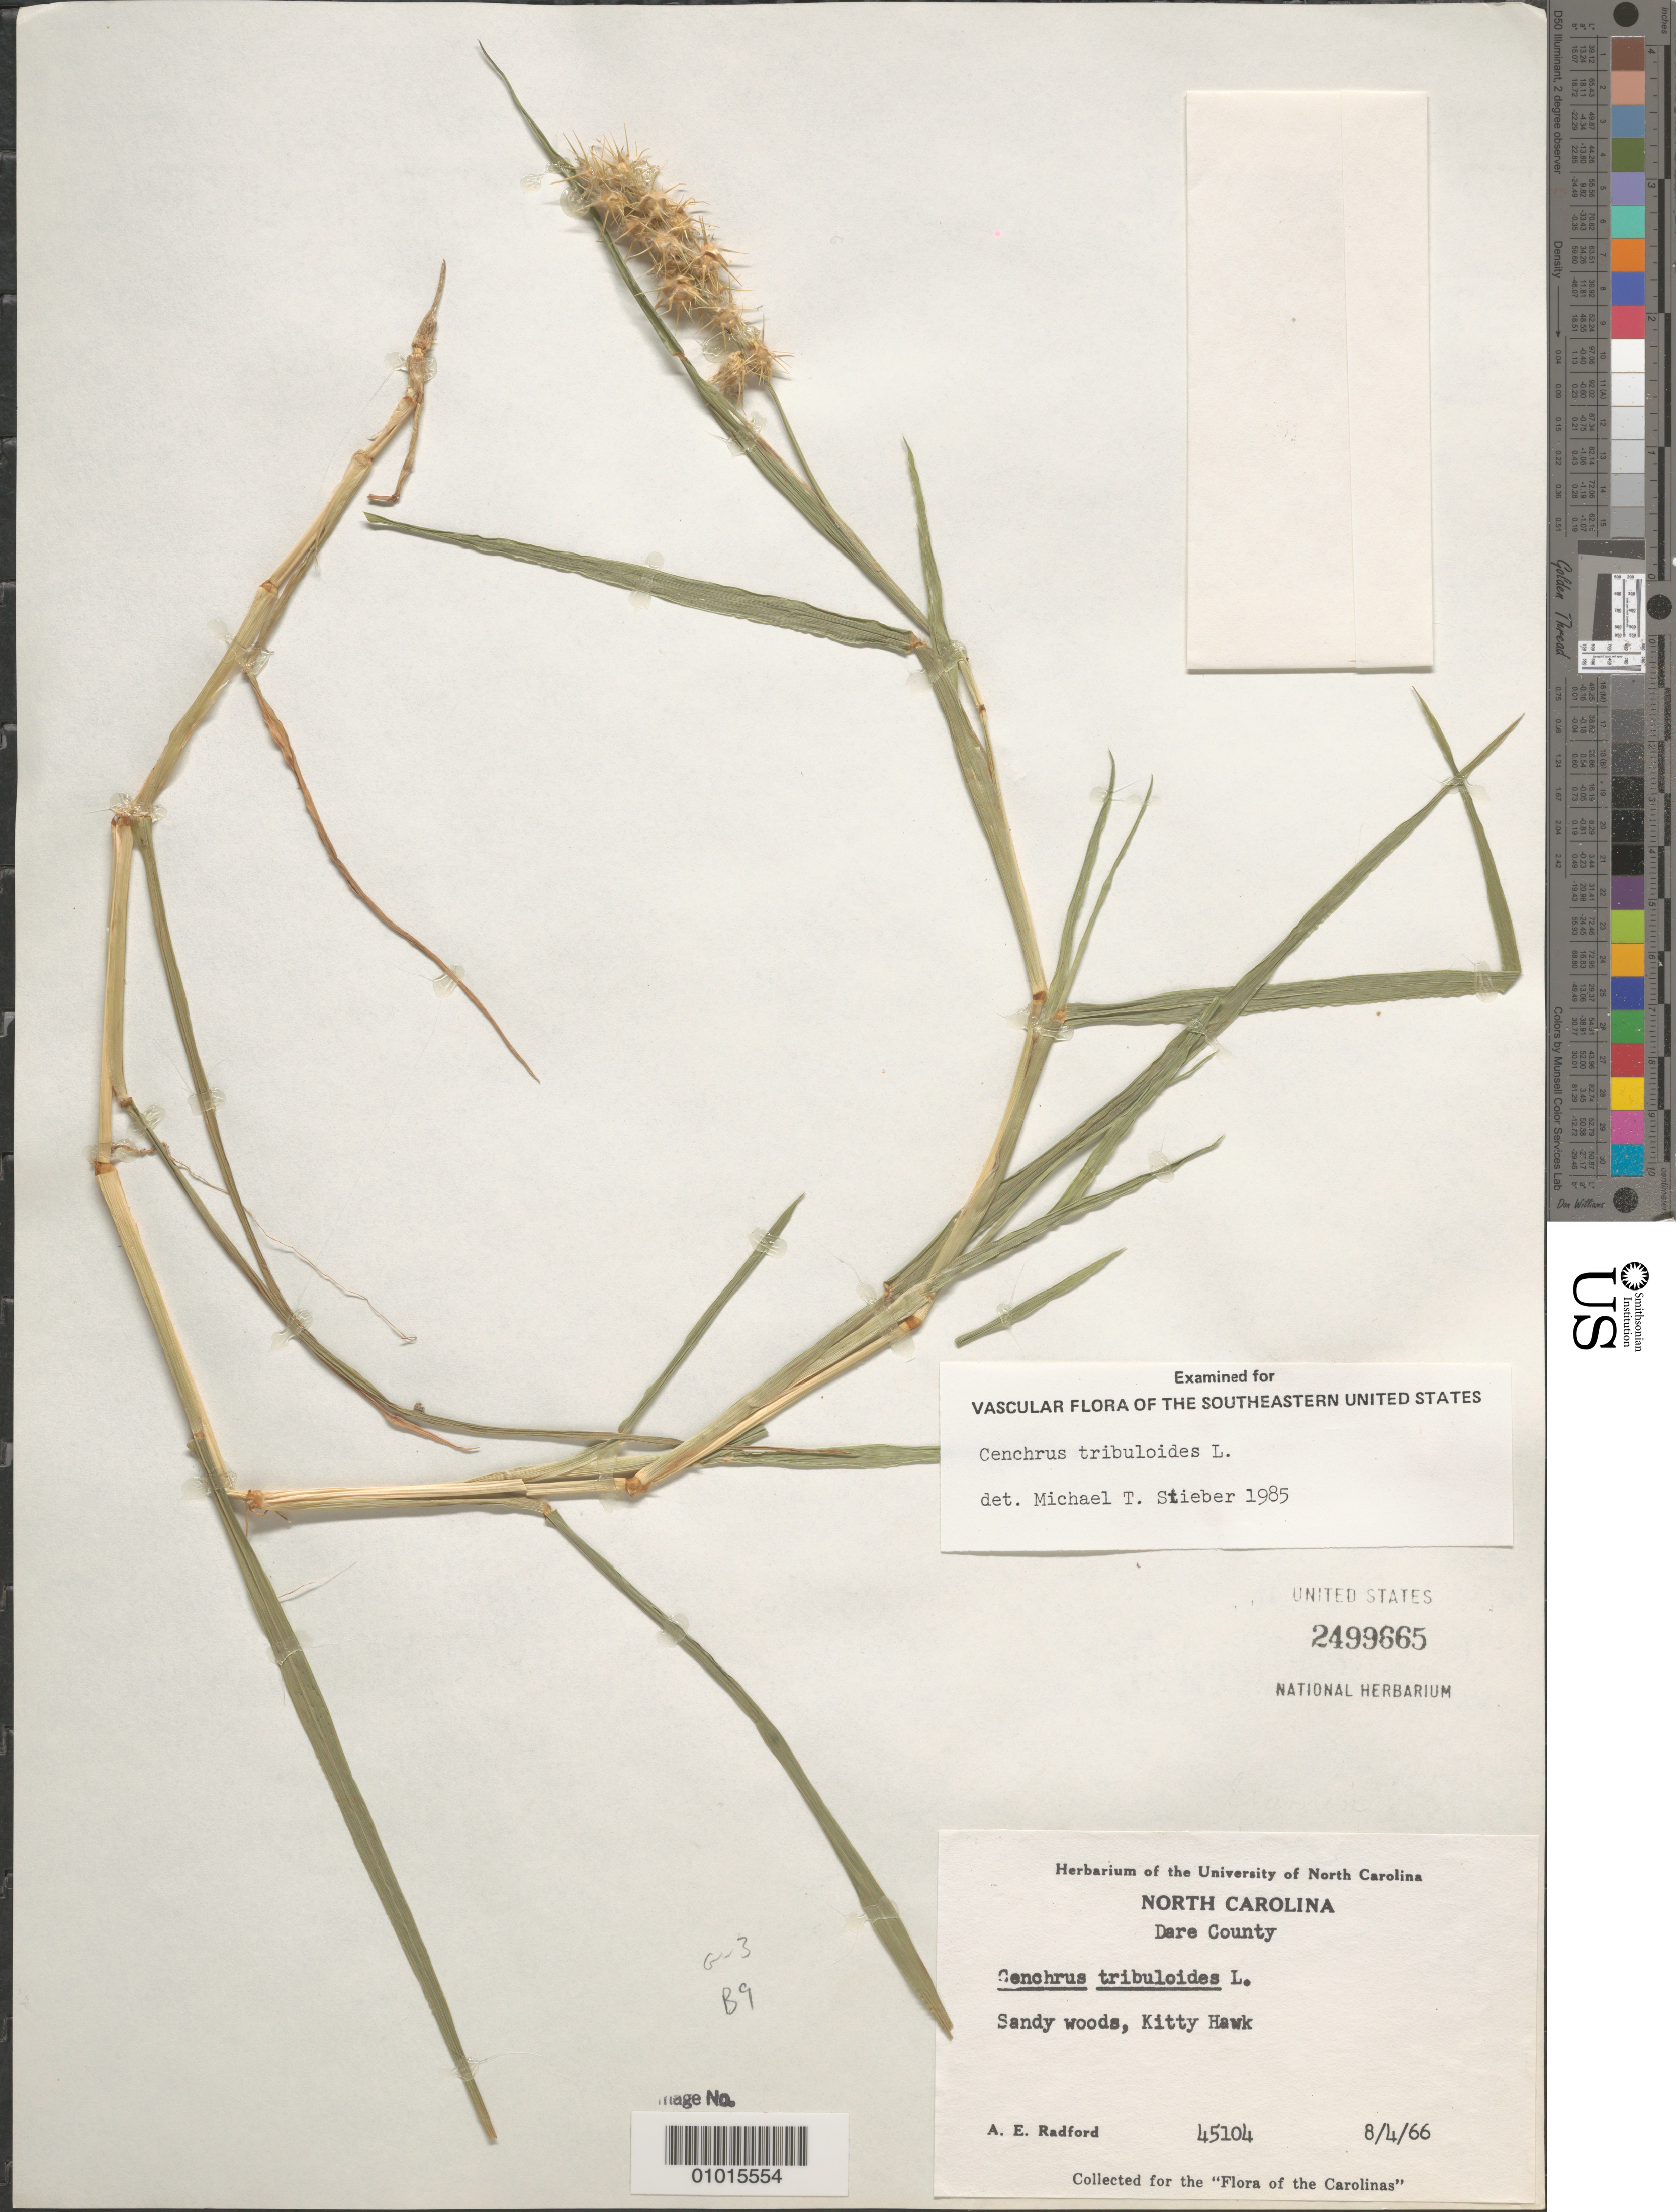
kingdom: Plantae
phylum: Tracheophyta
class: Liliopsida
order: Poales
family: Poaceae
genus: Cenchrus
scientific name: Cenchrus tribuloides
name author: L.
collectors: A. E. Radford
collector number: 45104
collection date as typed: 04 Aug 1966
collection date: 1966-08-04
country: United States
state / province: North Carolina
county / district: Dade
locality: Kitty Hawk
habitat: Sandy woods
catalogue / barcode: US 2499665